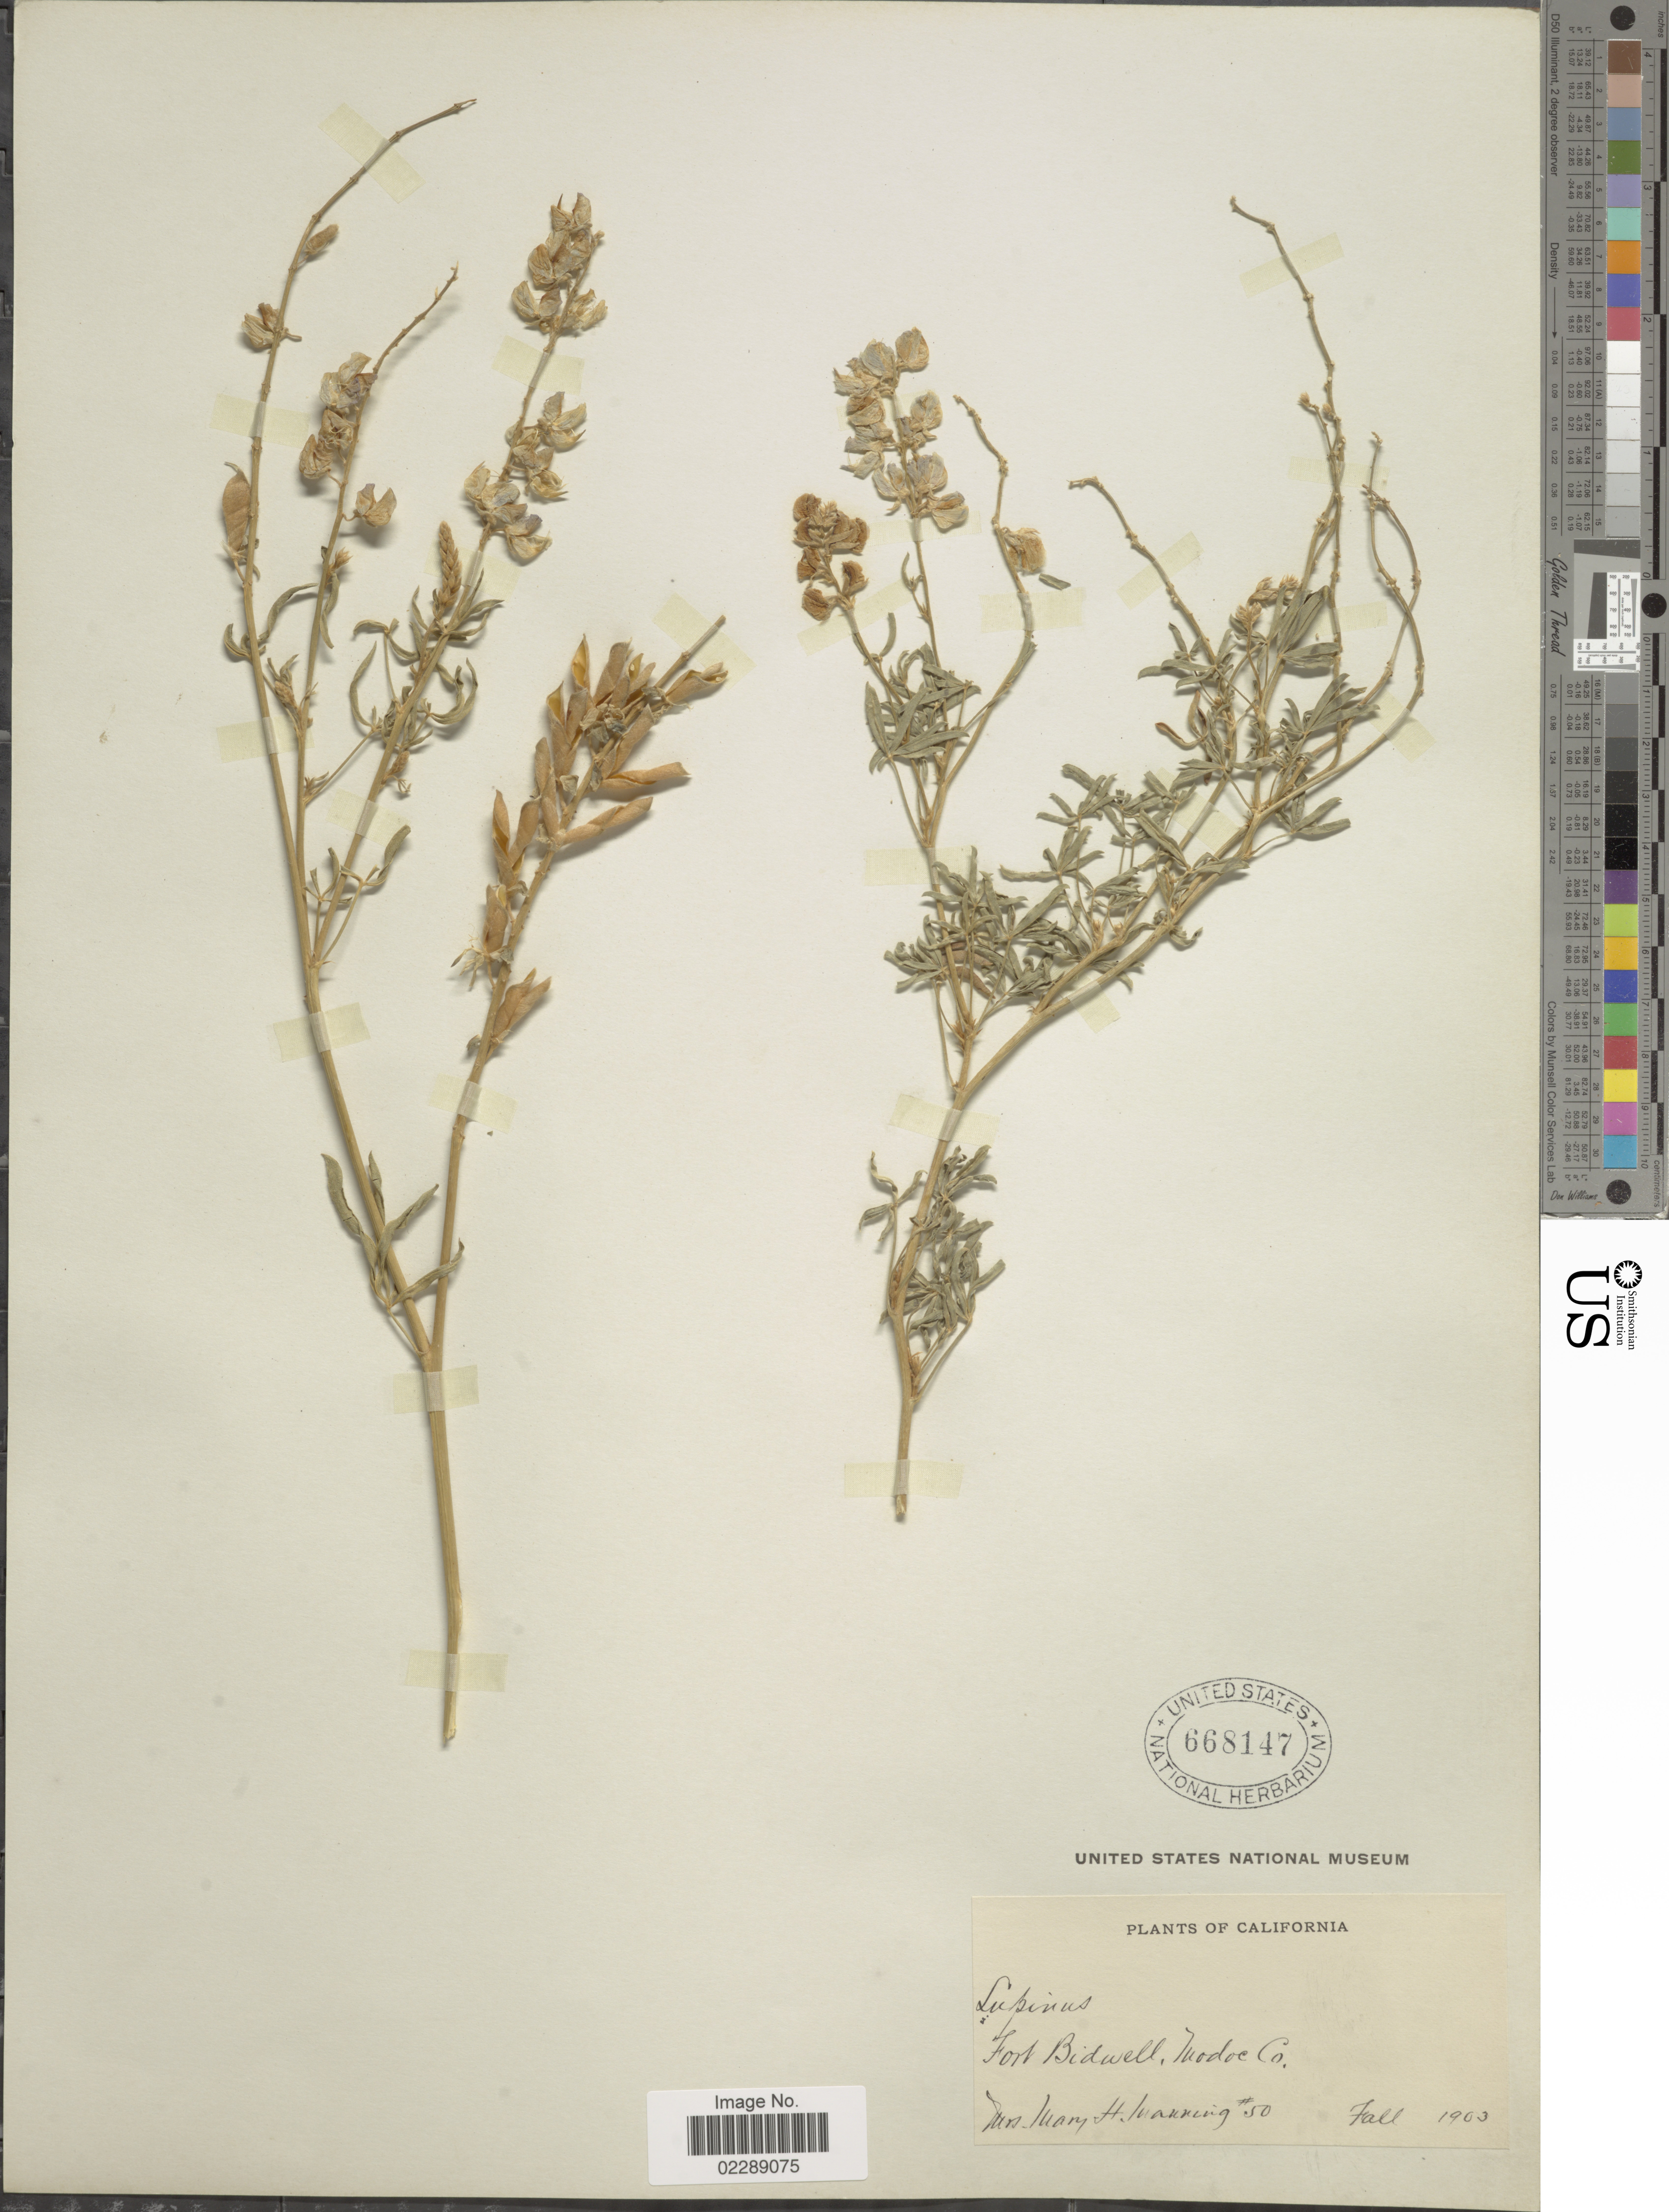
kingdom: Plantae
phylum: Tracheophyta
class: Magnoliopsida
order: Fabales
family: Fabaceae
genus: Lupinus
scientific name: Lupinus sp.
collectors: M. Manning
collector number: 50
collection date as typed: Fall 1903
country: United States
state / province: California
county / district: Modoc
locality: Fort Bidwell, Modoc Co.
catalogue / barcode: US 668147